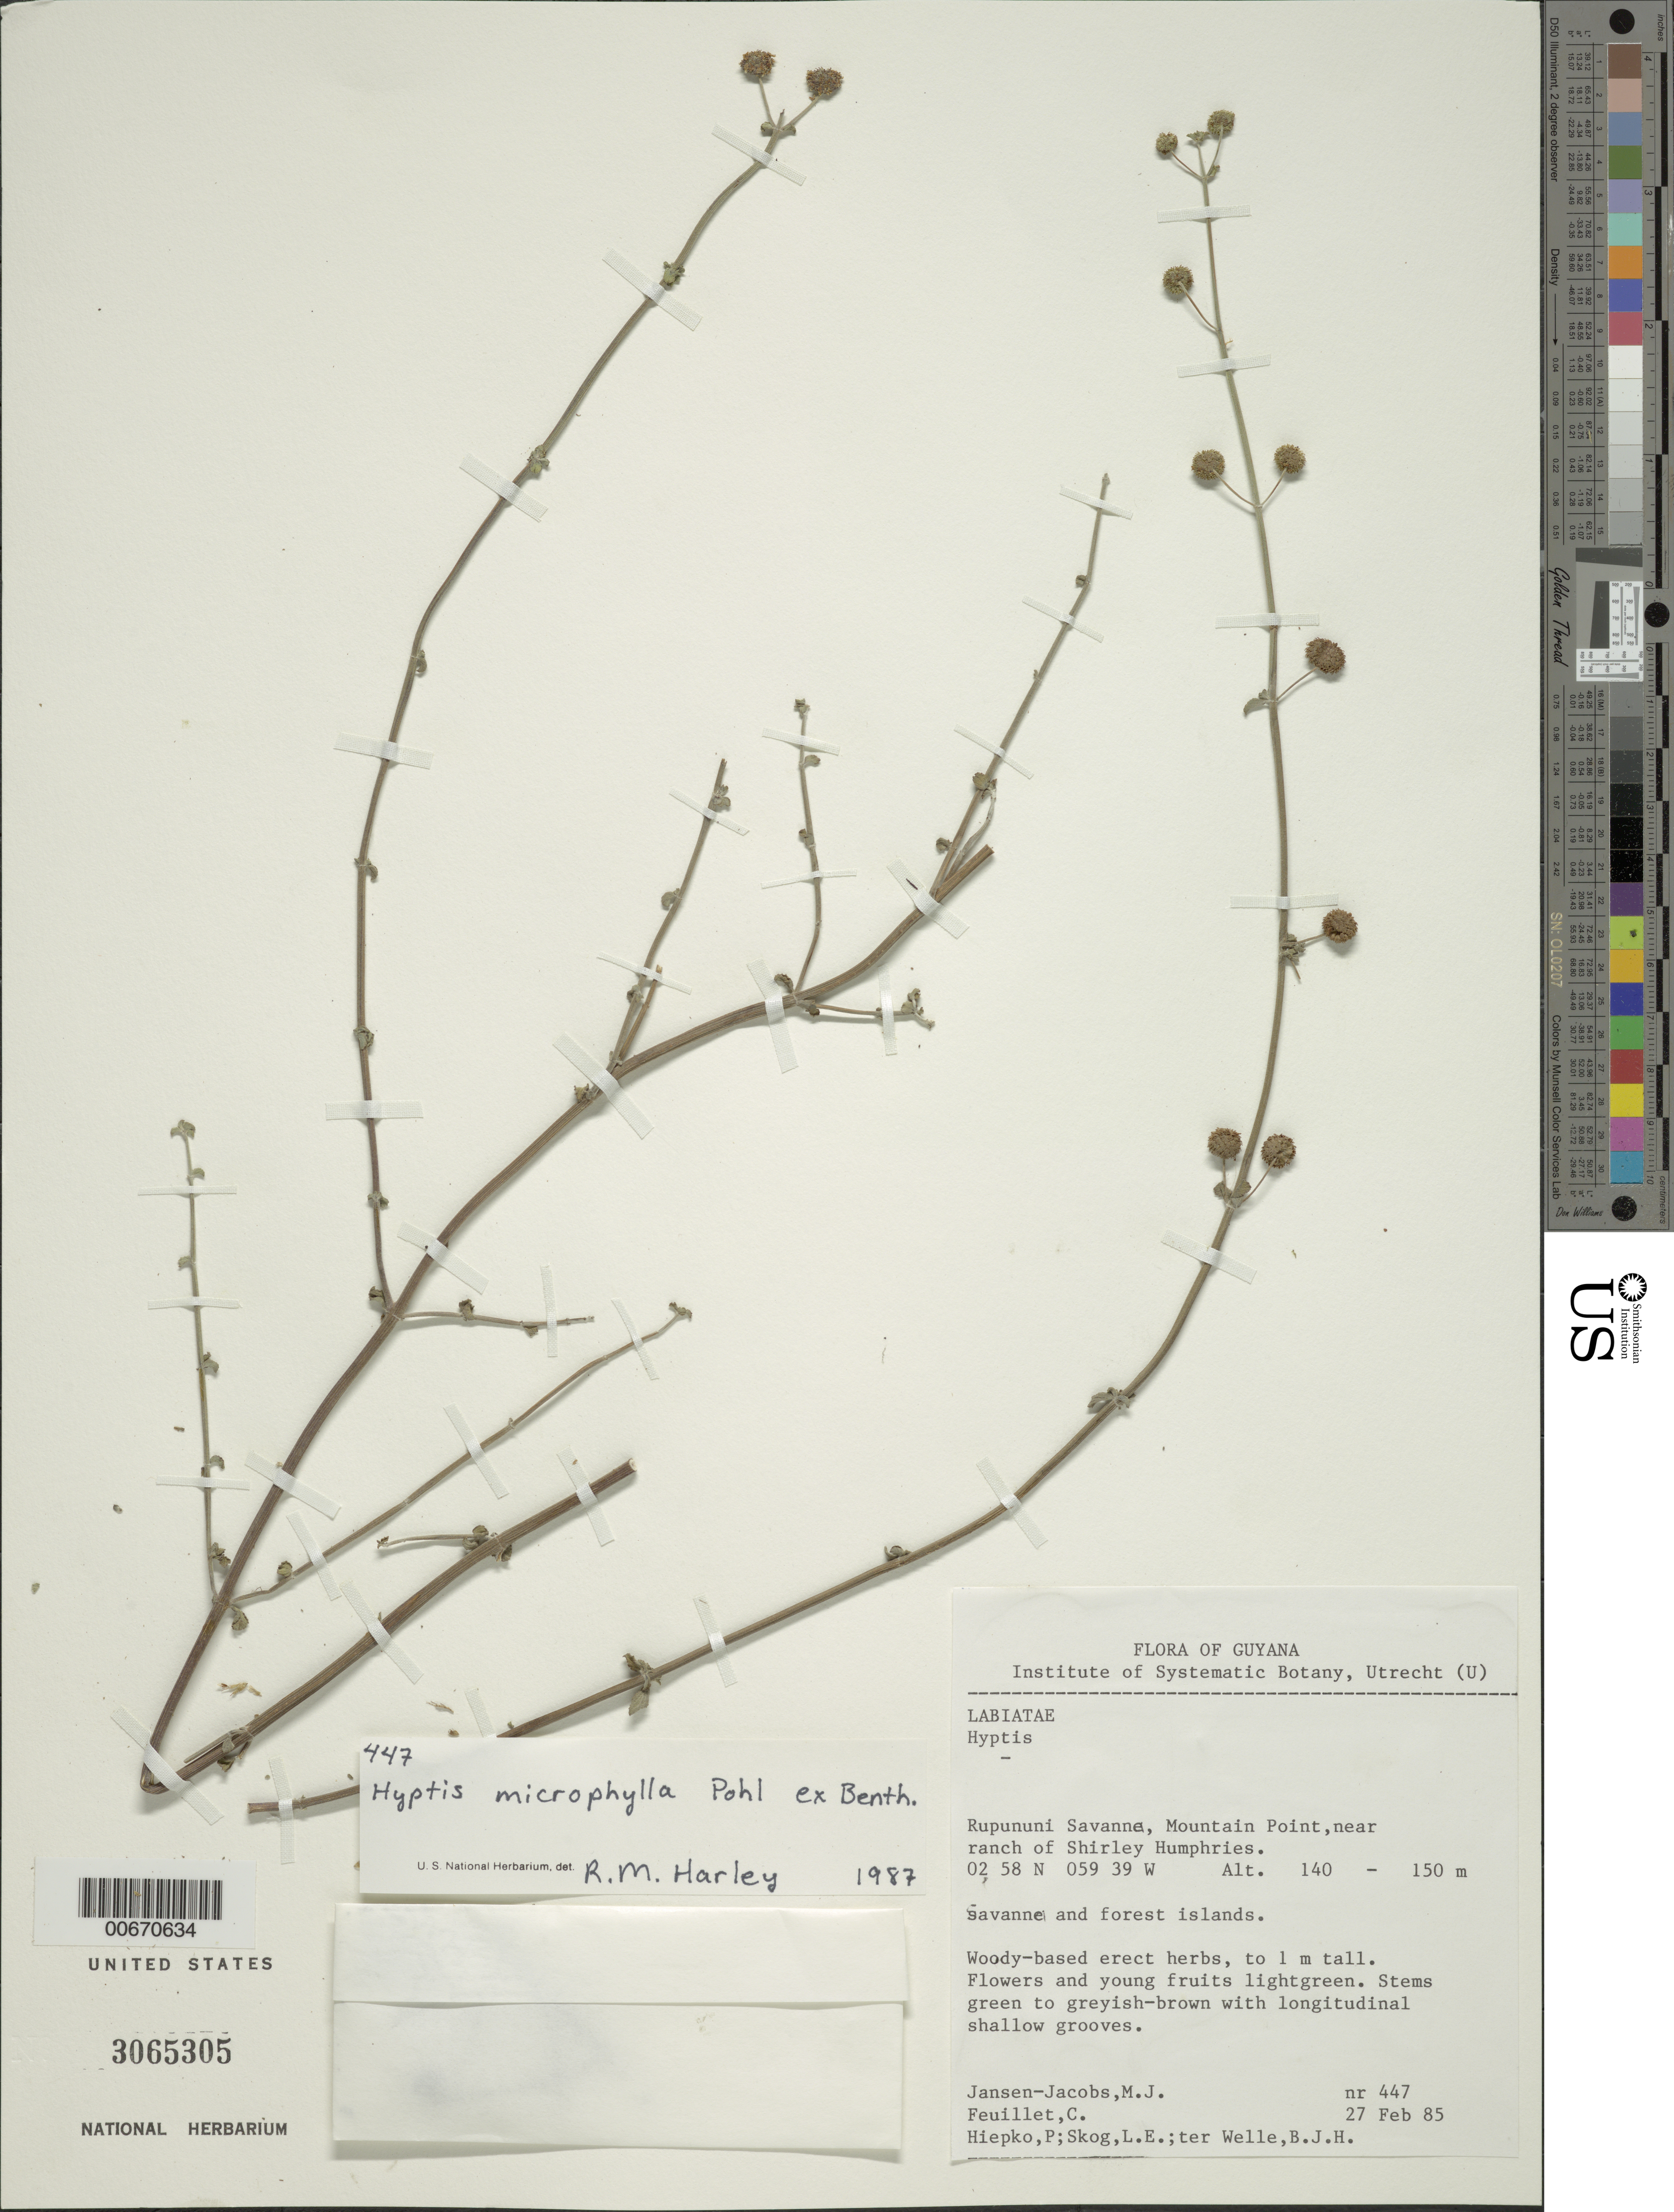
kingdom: Plantae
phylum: Tracheophyta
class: Magnoliopsida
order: Lamiales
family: Lamiaceae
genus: Hyptis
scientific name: Hyptis microphylla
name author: Pohl ex Benth.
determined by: Harley, R. M.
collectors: M. J. Jansen-Jacobs, C. Feuillet, P. H. Hiepko, L. E. Skog & B. Welle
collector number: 447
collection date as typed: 27-Feb-85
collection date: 1985-02-27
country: Guyana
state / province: U. Takutu-U. Essequibo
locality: Rupununi Savanna, Mountain Point, near ranch of Shirley Humphries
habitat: Savanna and forest islands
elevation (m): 140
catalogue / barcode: US 3065305